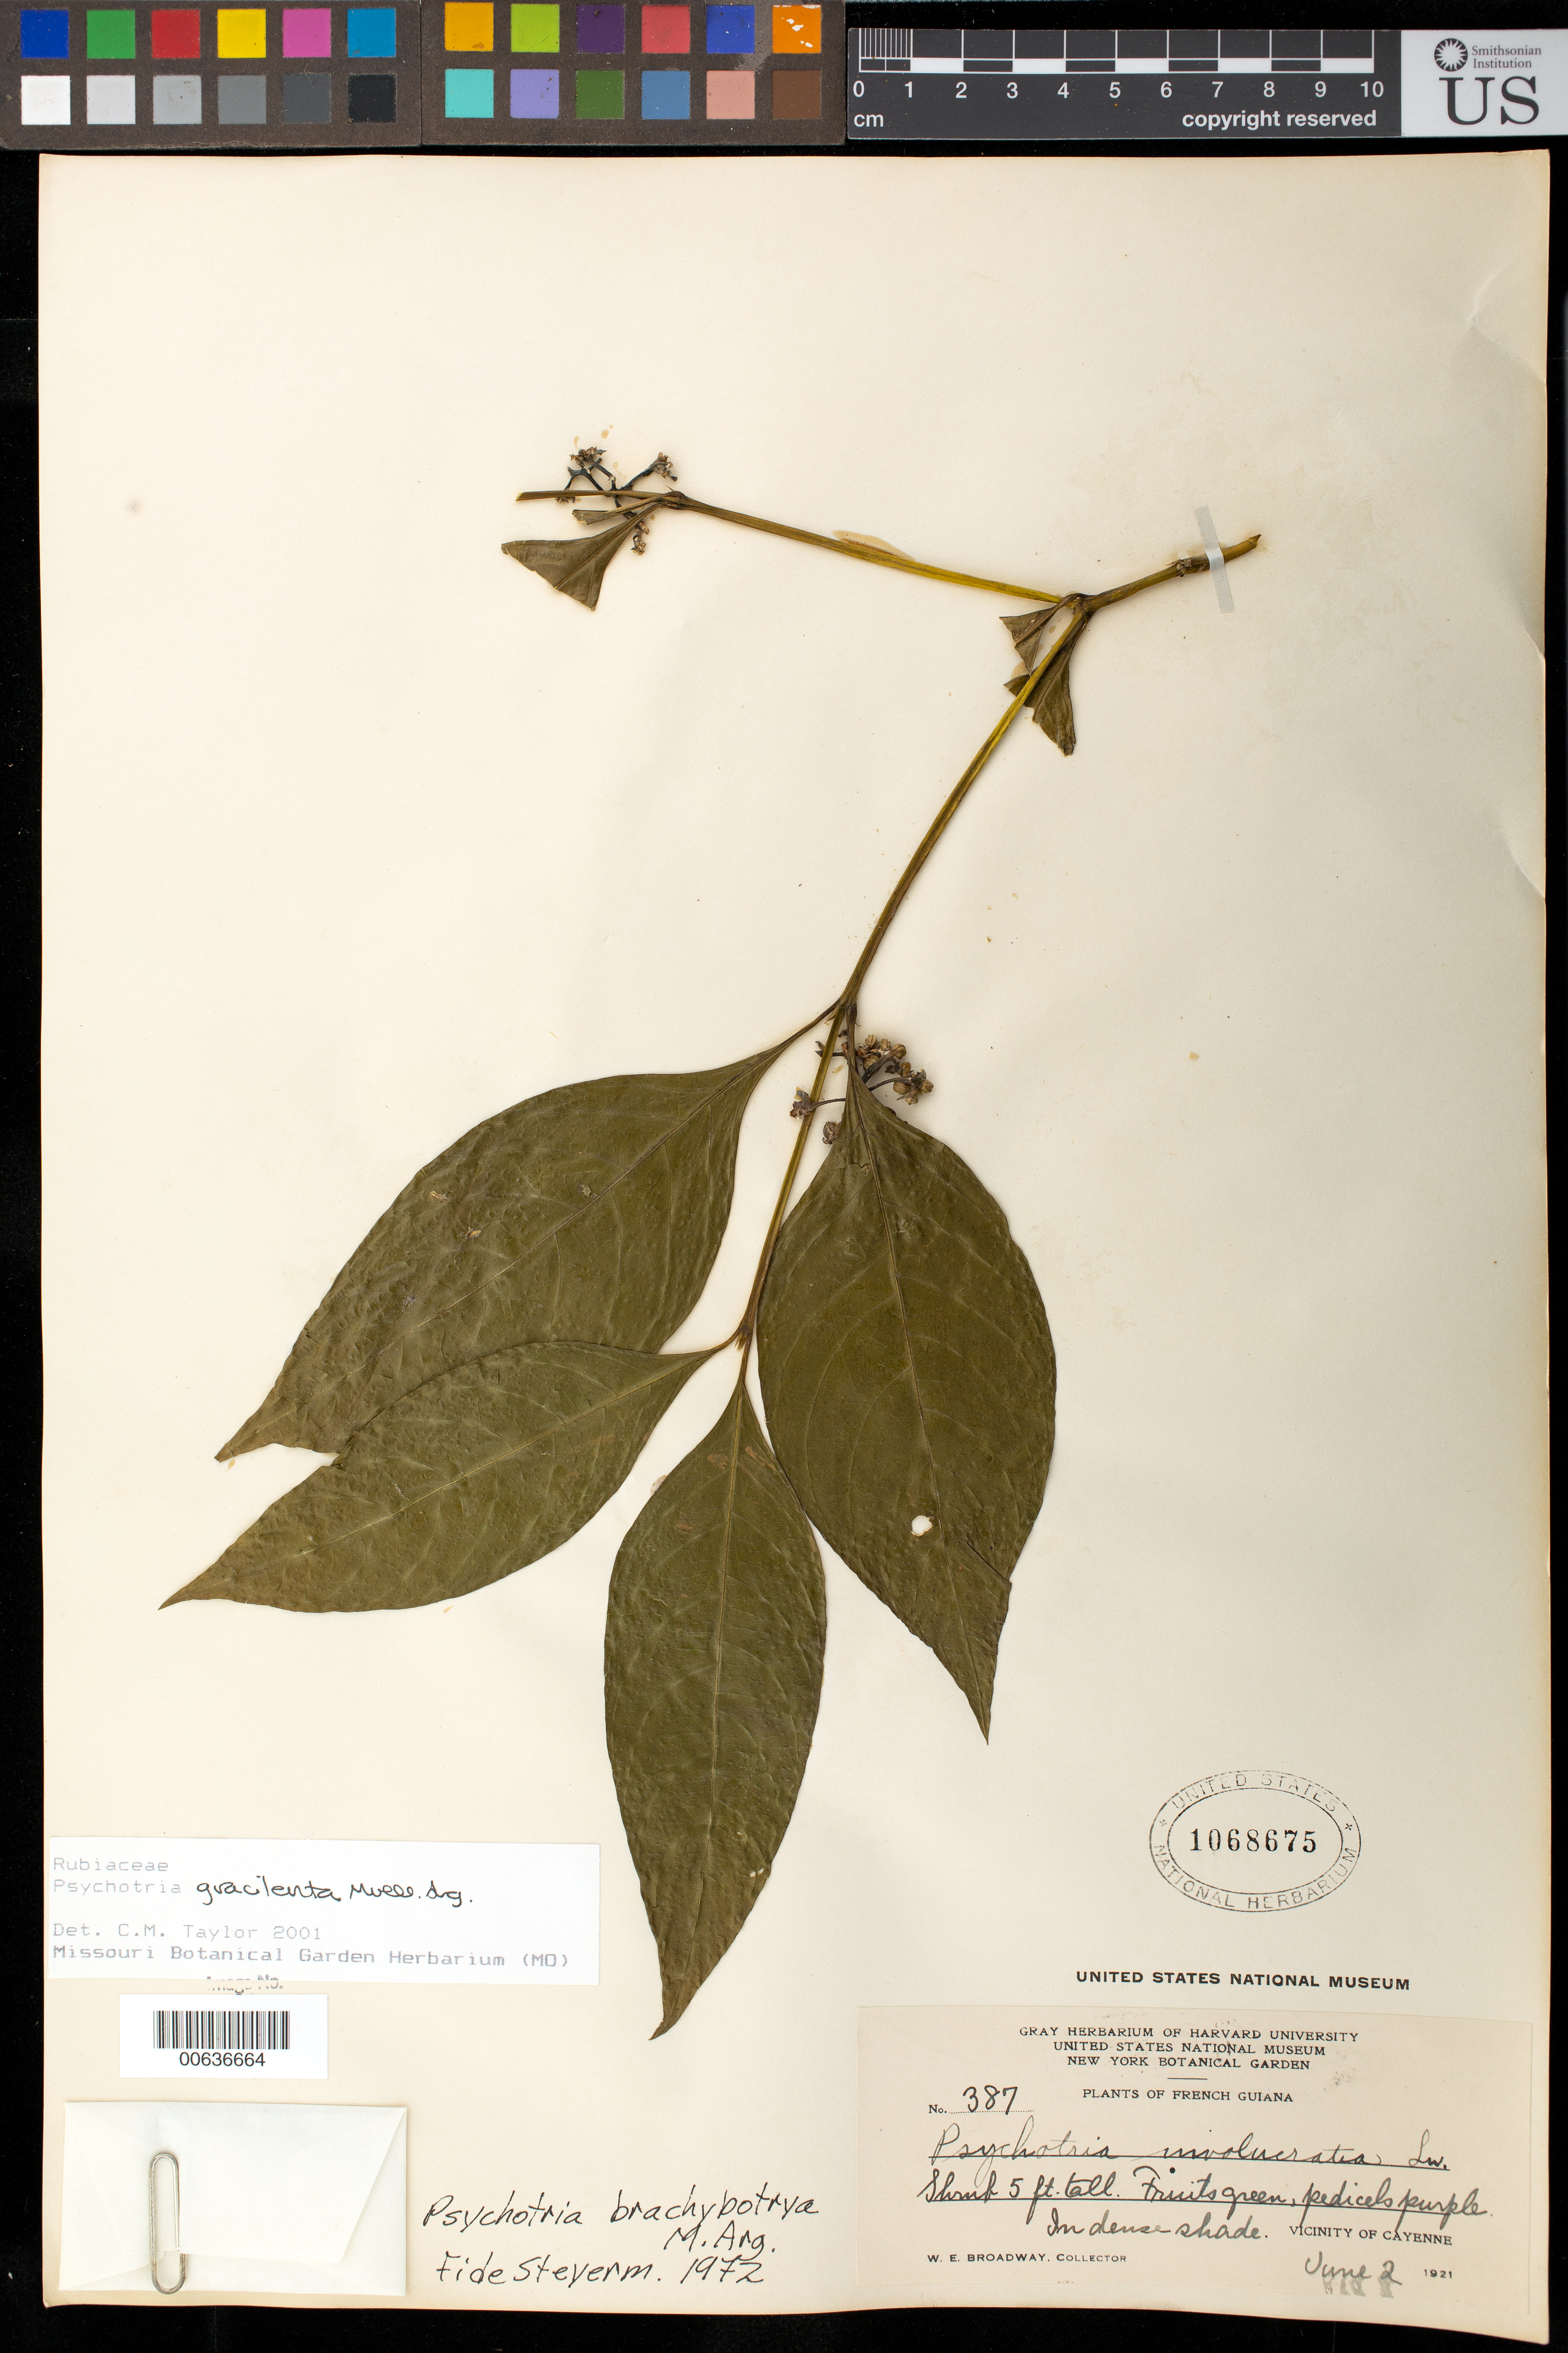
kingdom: Plantae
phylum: Tracheophyta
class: Magnoliopsida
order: Gentianales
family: Rubiaceae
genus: Palicourea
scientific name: Palicourea gracilenta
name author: (Müll. Arg.) Delprete & J.H. Kirkbr.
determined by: Kirkbride, J. H., Jr.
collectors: W. E. Broadway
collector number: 387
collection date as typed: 2-Jun-21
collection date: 1921-06-02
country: French Guiana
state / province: Cayenne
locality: Cayenne, vic.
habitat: Dense shade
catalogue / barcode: US 1068675